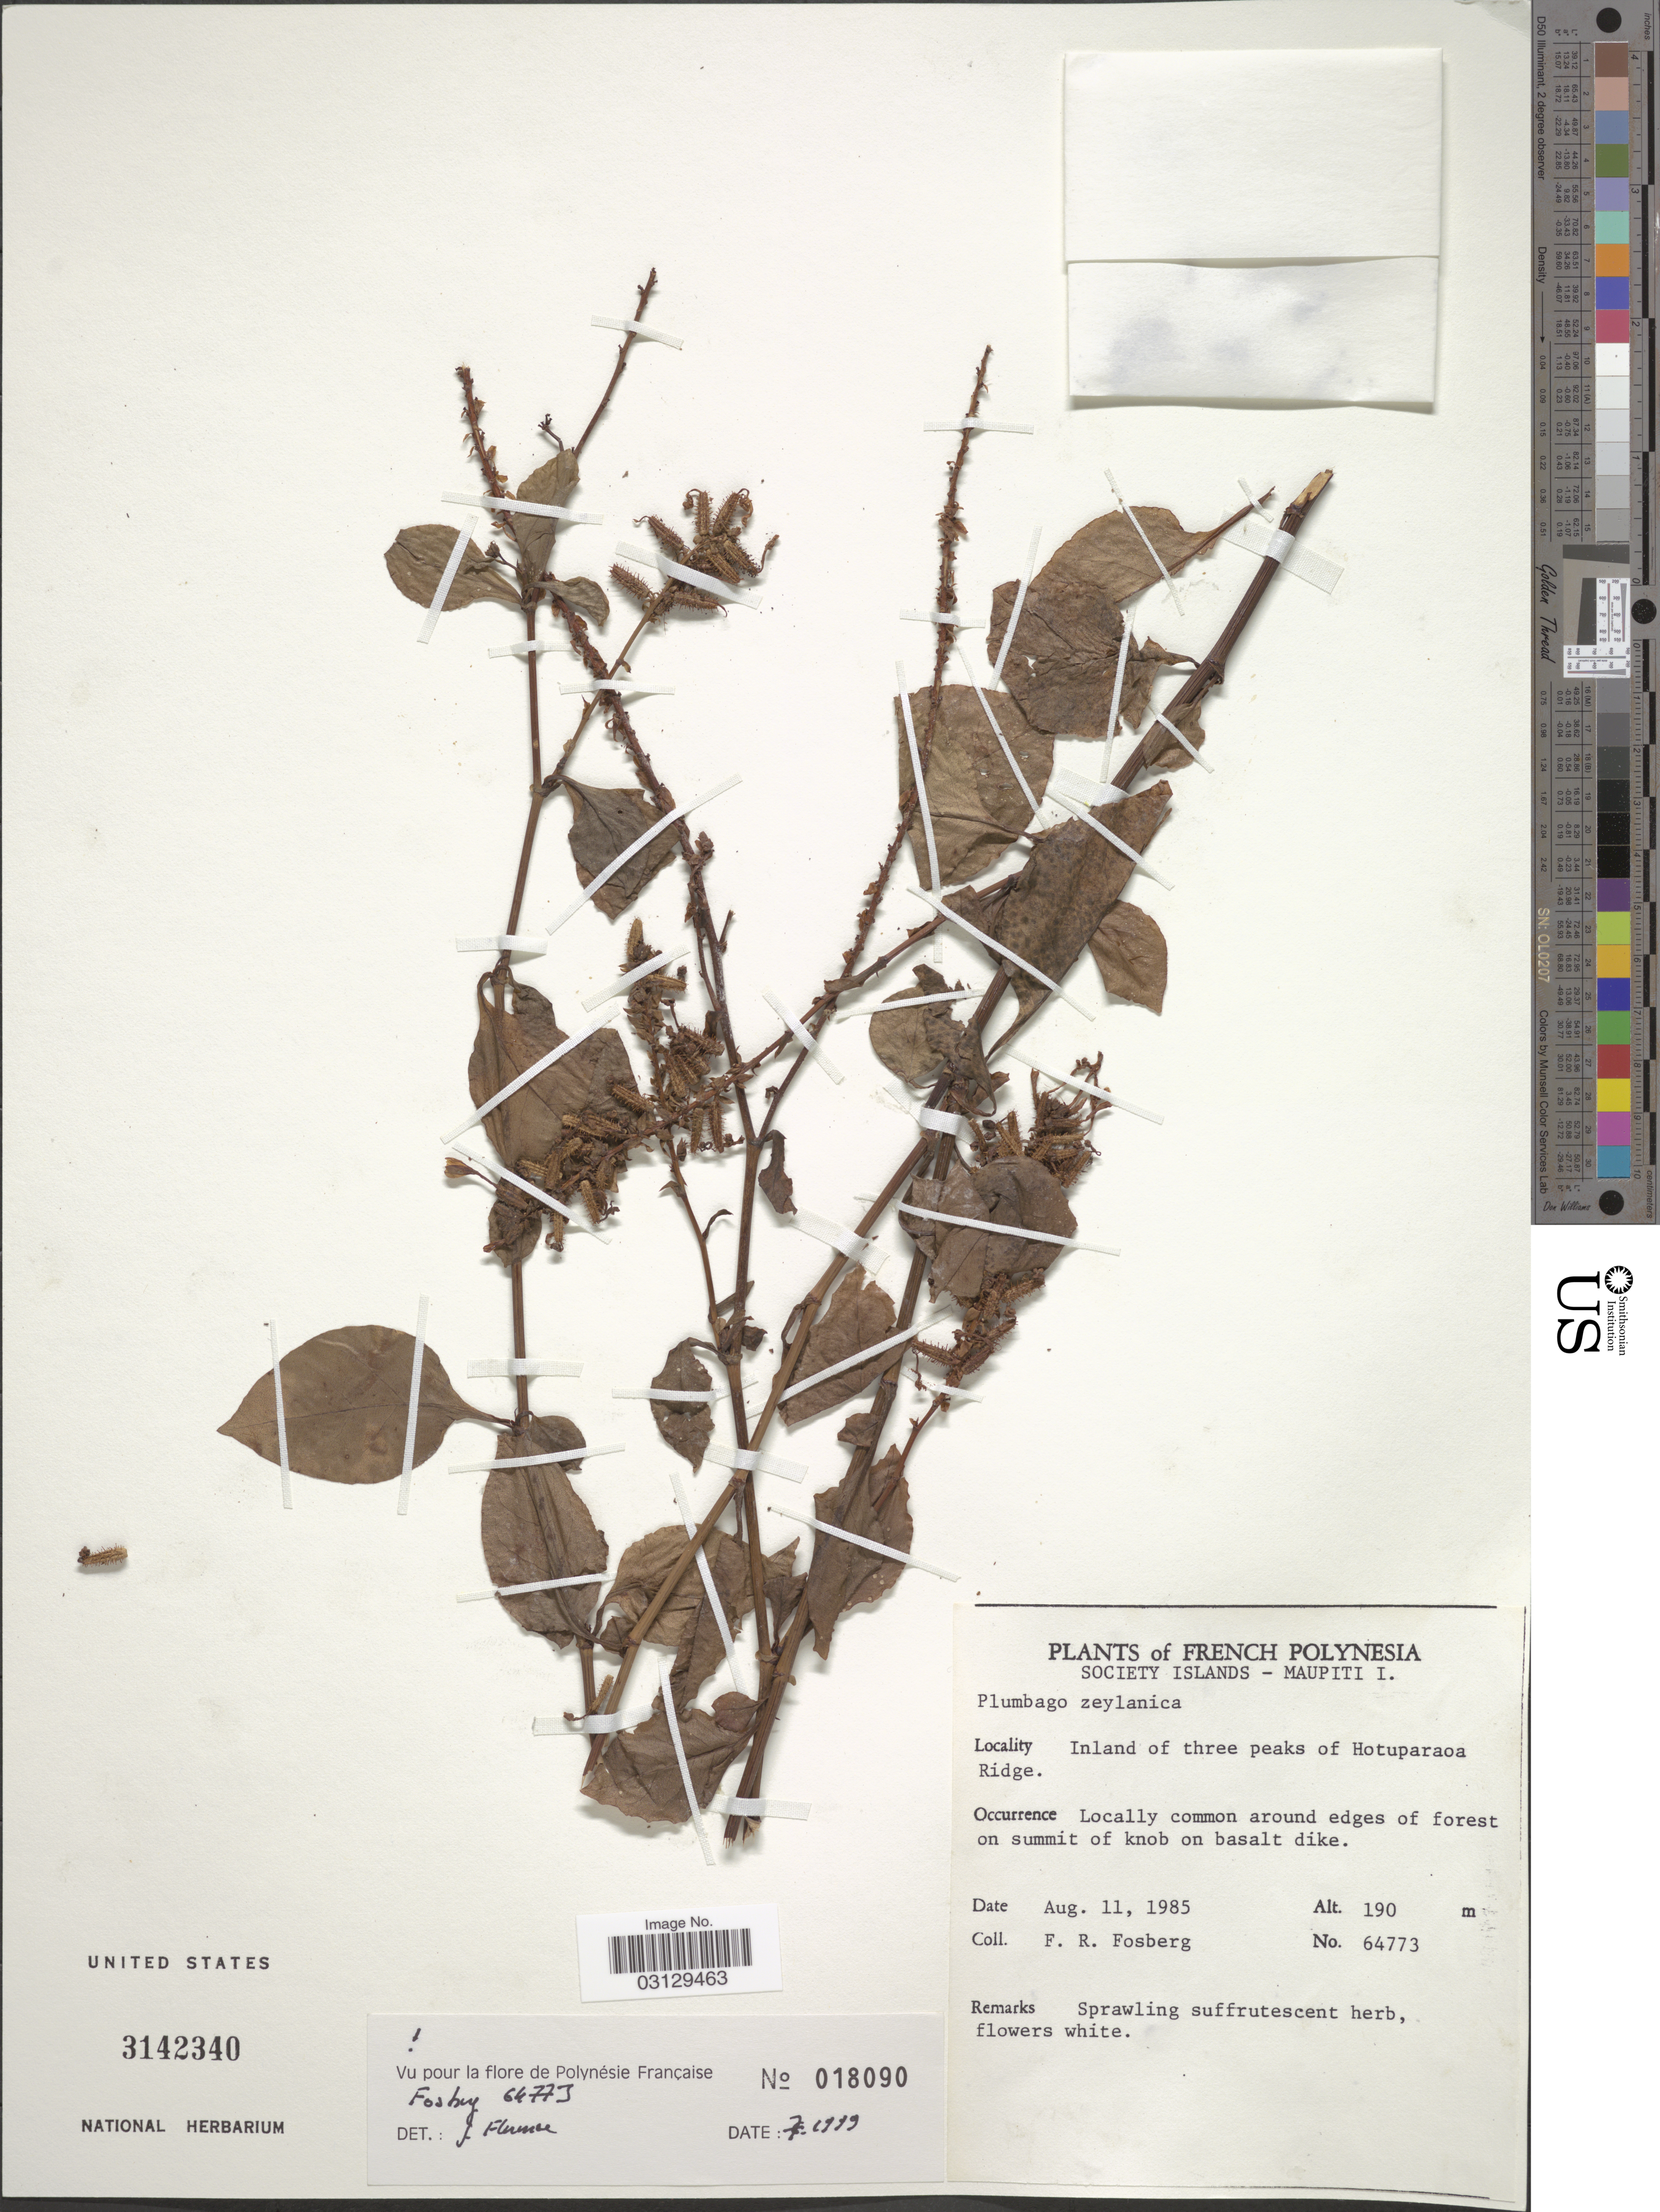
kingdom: Plantae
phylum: Tracheophyta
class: Magnoliopsida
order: Caryophyllales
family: Plumbaginaceae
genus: Plumbago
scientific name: Plumbago zeylanica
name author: L.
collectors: F. R. Fosberg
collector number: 64773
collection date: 1985-08-11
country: French Polynesia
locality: Society Islands - Maupiti I. Inland of three peaks of Hotuparaoa.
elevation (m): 190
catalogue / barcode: US 3142340